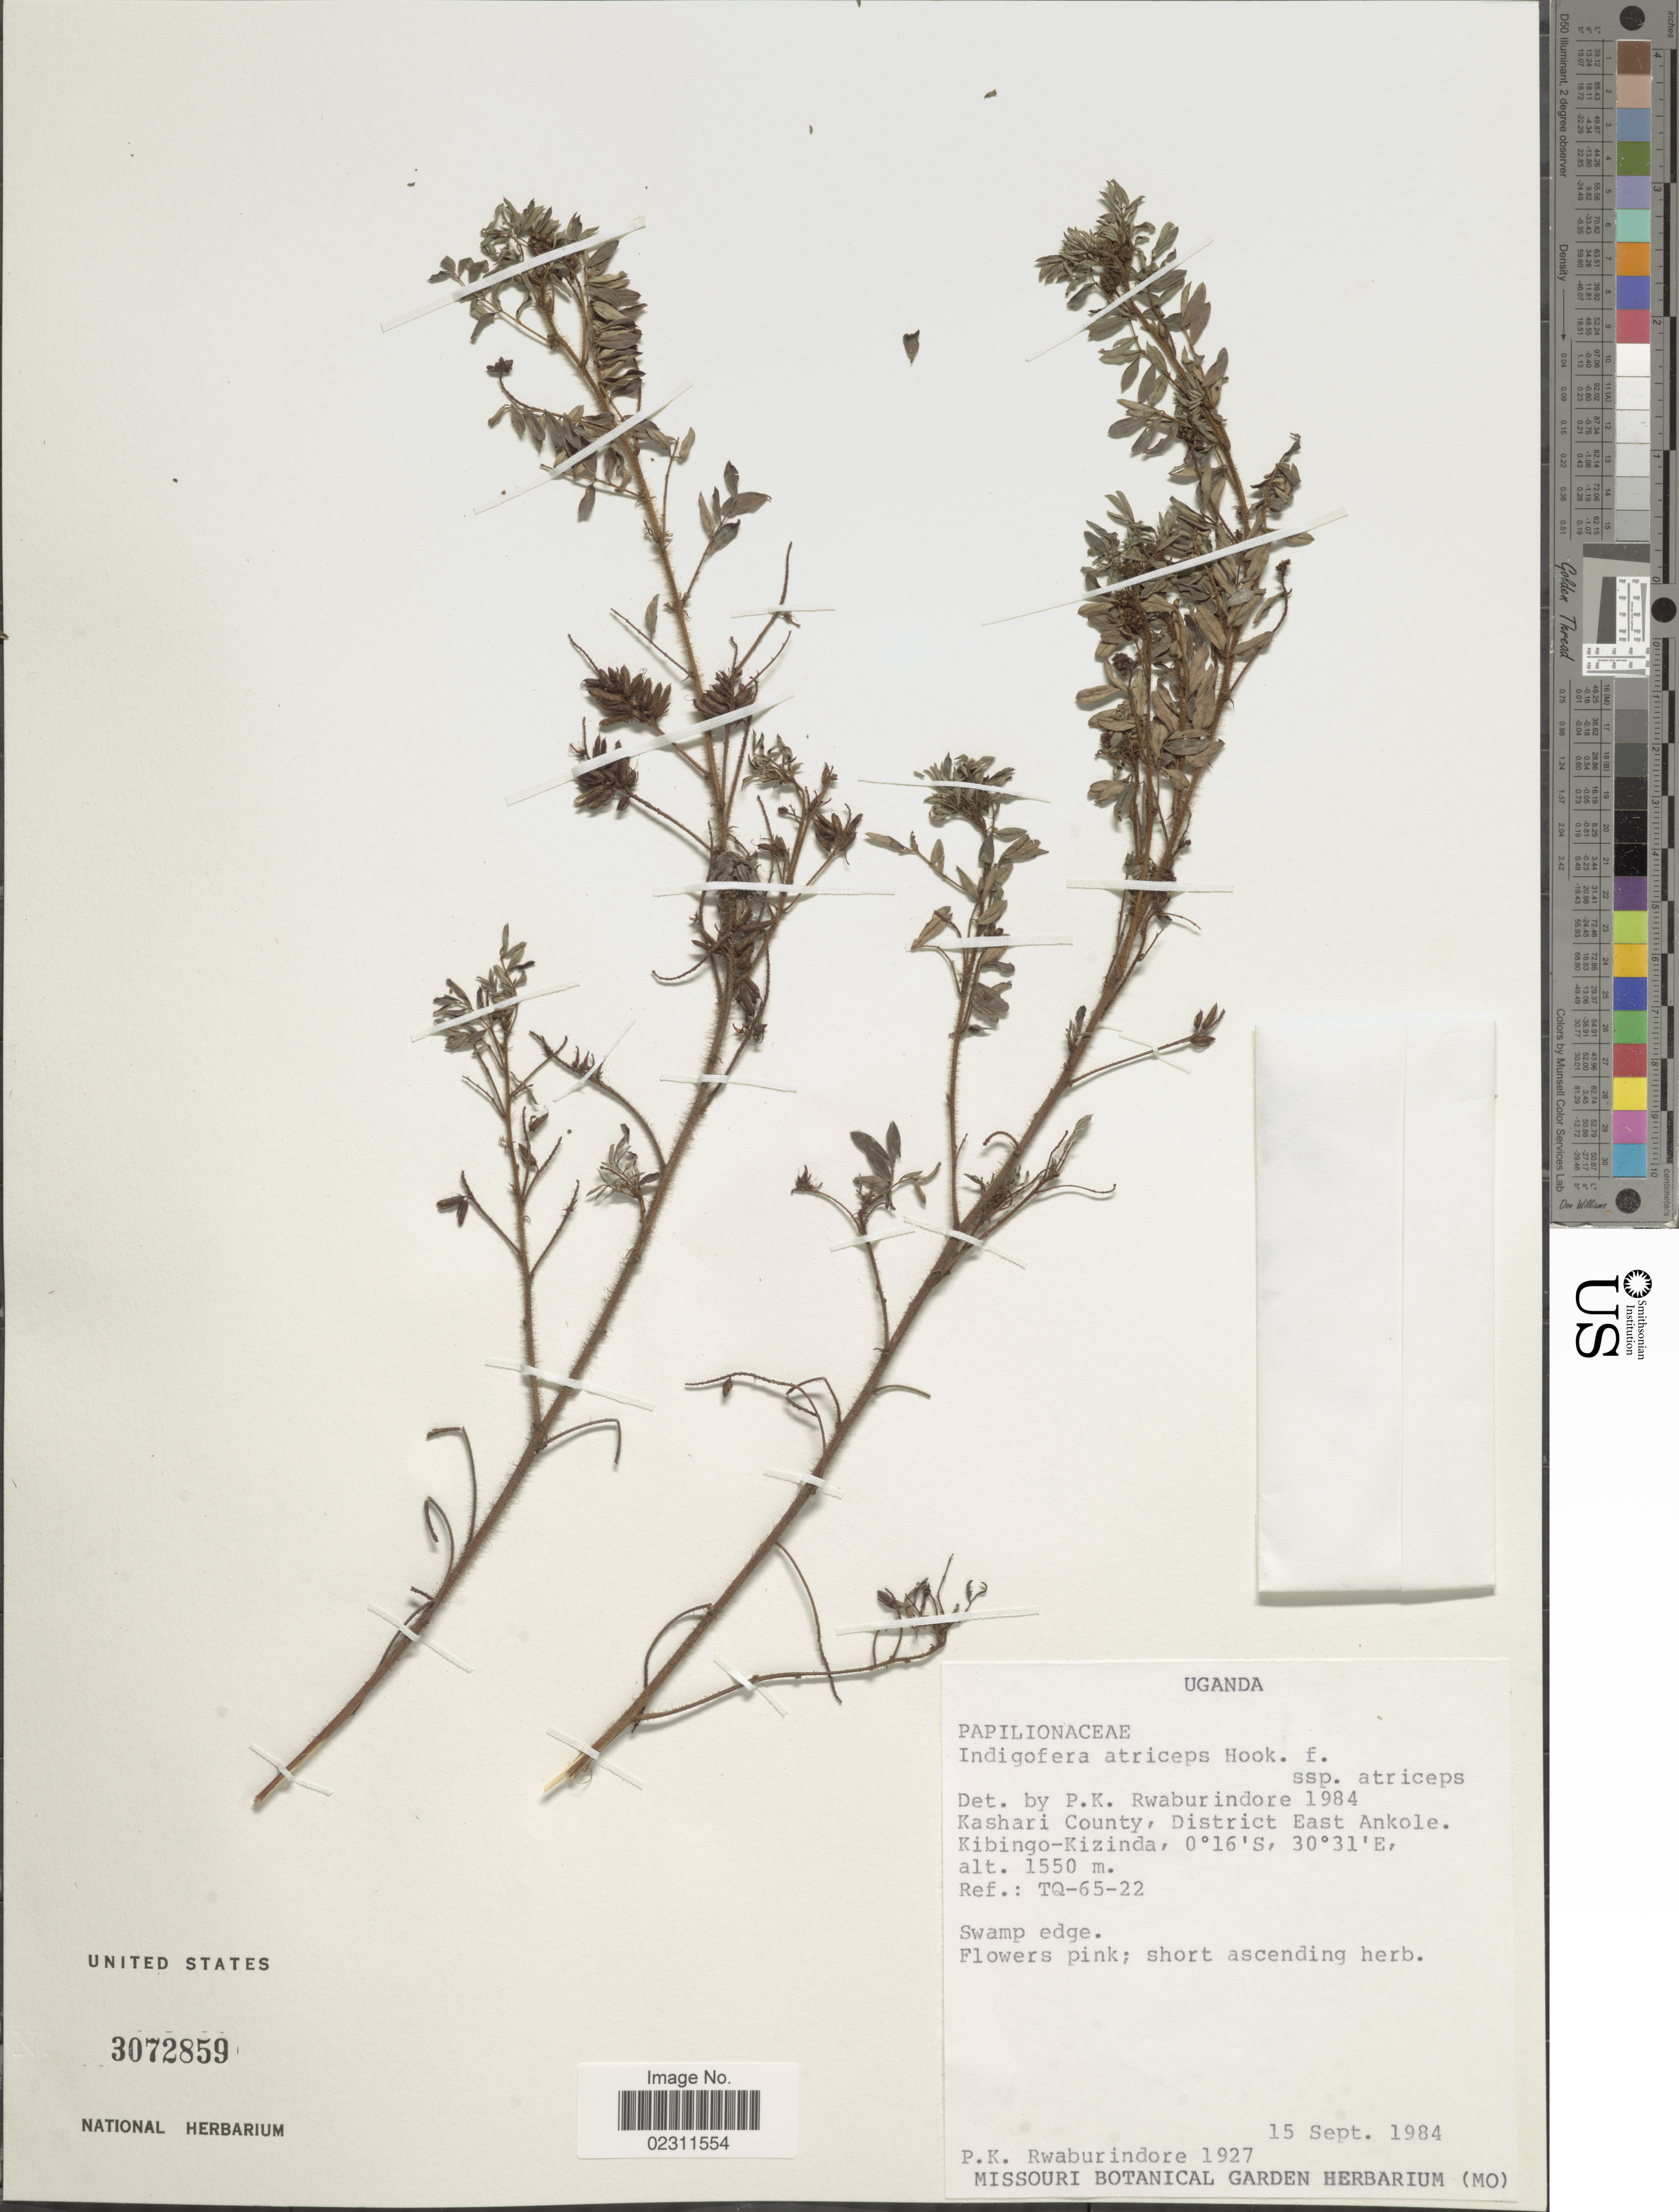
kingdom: Plantae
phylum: Tracheophyta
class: Magnoliopsida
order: Fabales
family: Fabaceae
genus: Indigofera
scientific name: Indigofera atriceps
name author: Hook. f.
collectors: P. Rwaburindore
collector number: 1927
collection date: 1984-09-15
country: Uganda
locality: Kashari County, District East Ankole, Kibingo-Kizinda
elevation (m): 1550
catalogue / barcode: US 3072859